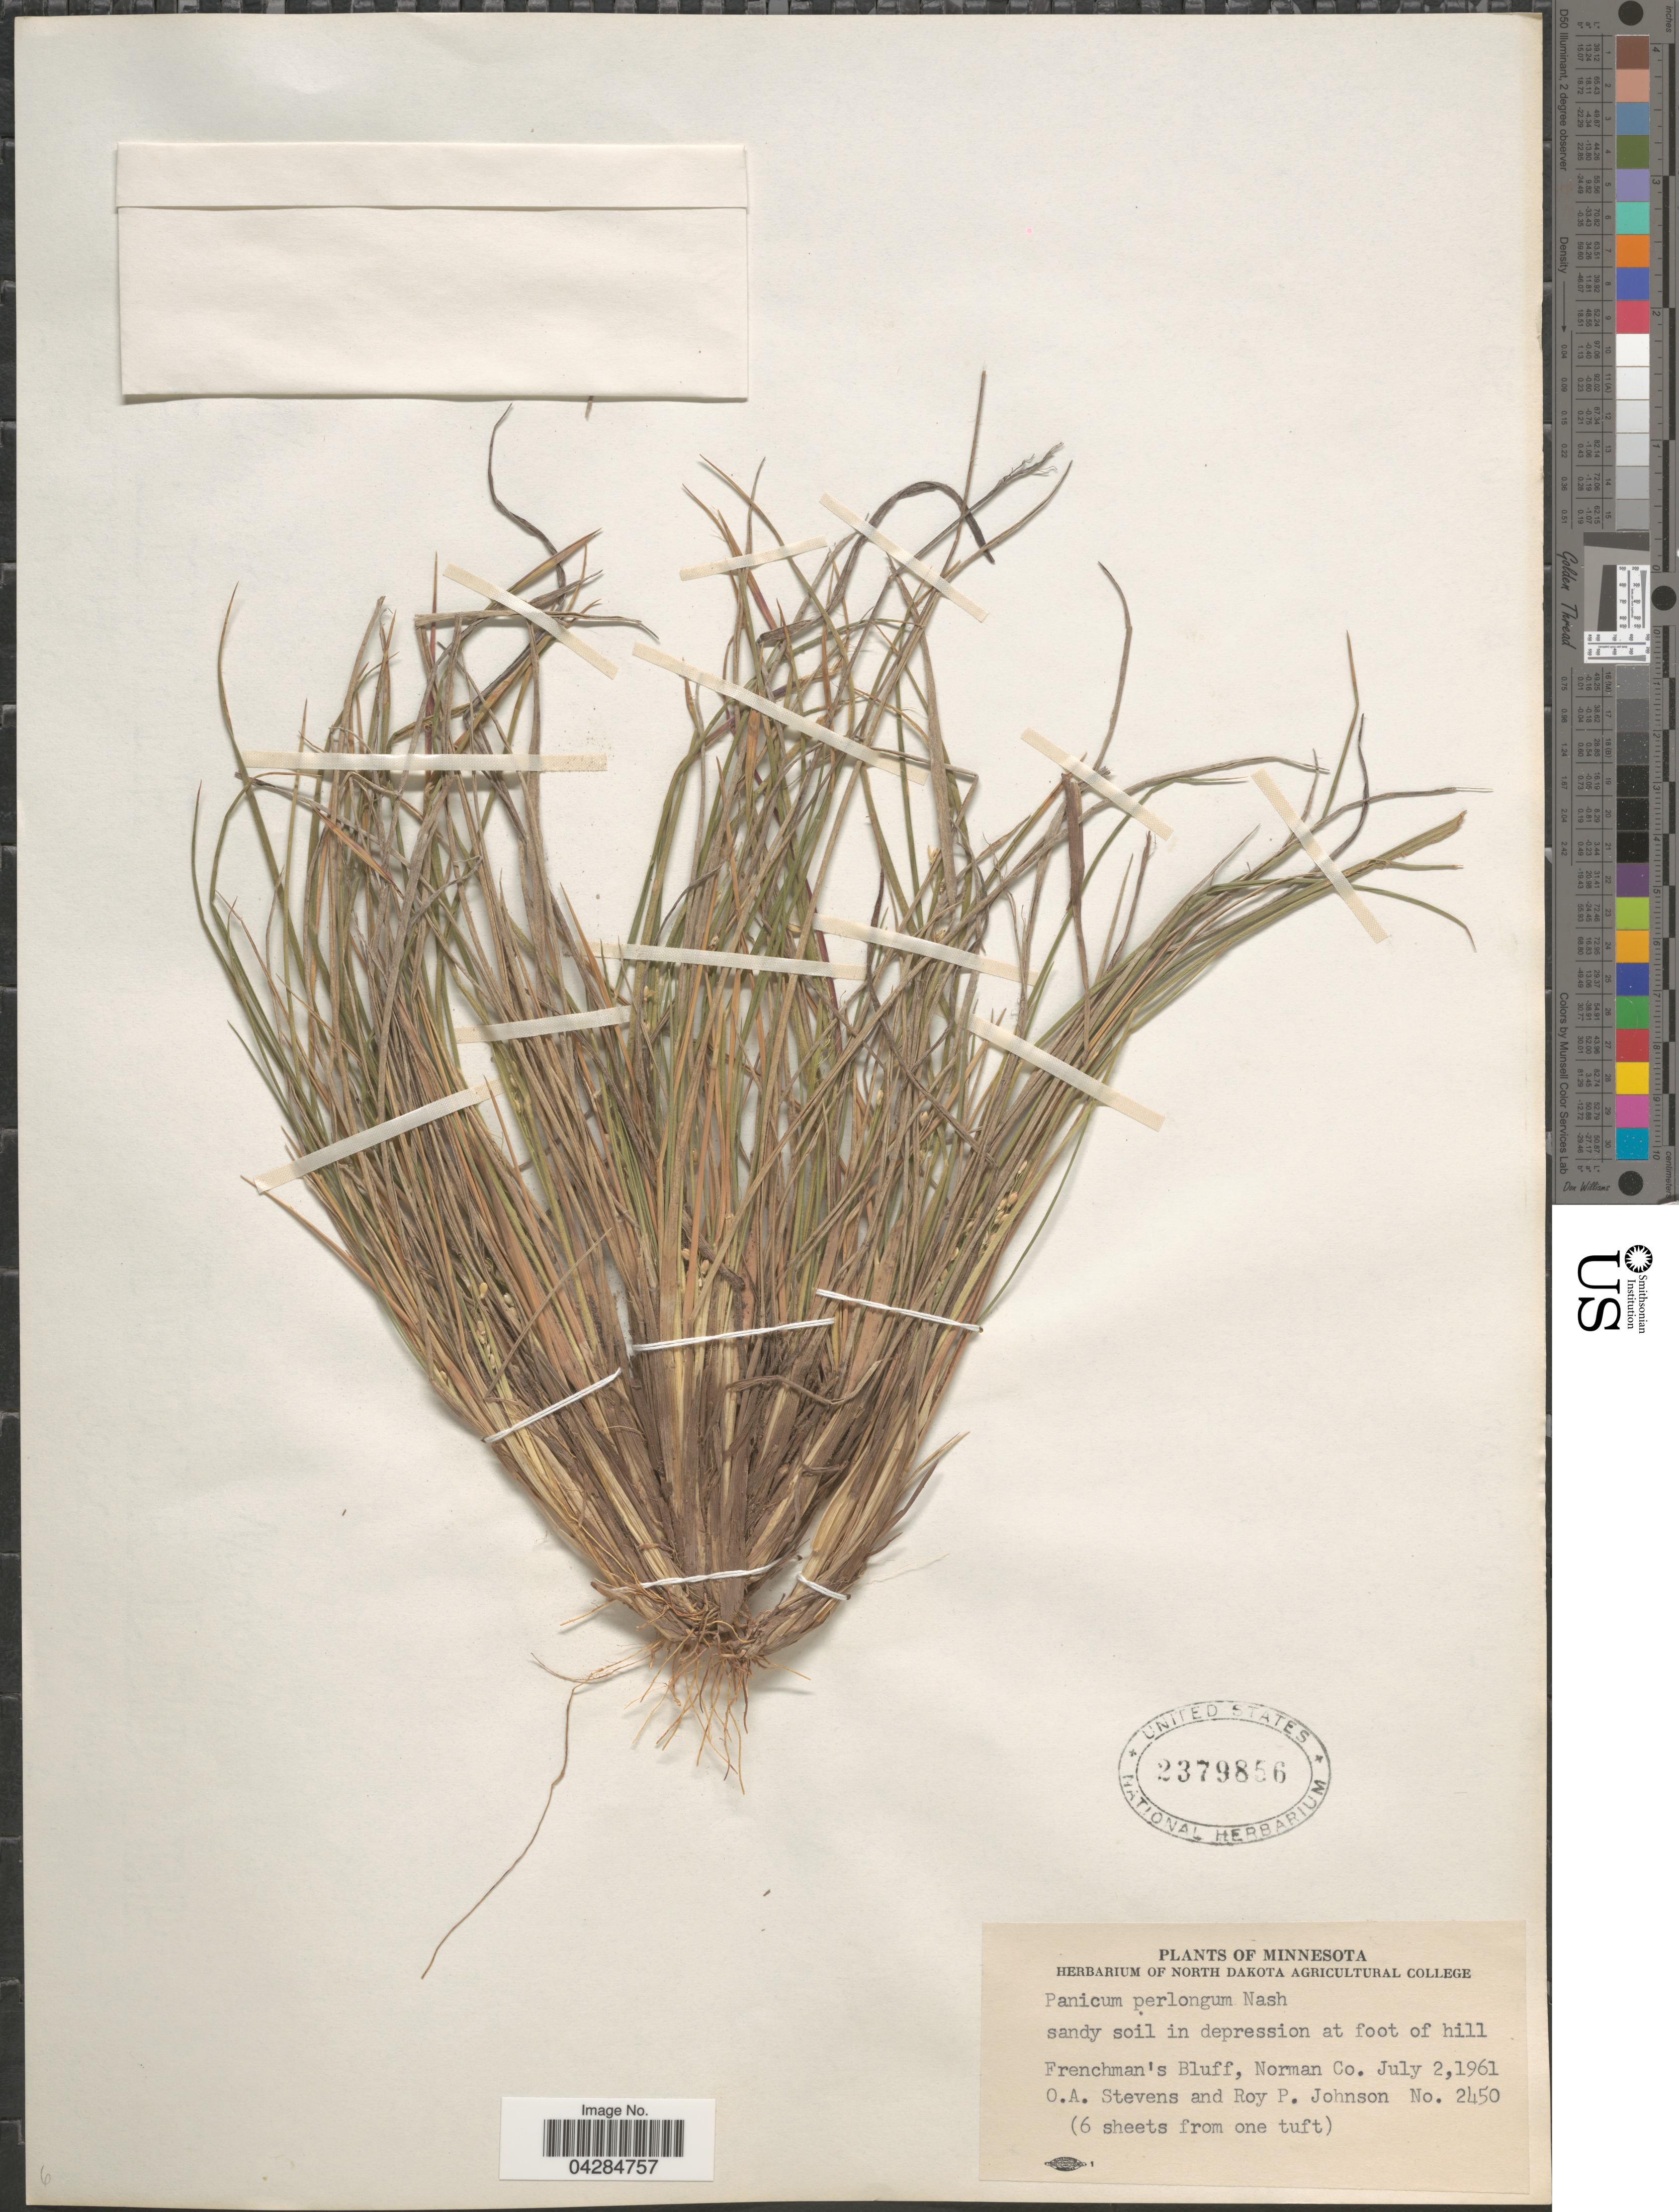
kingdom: Plantae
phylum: Tracheophyta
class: Liliopsida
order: Poales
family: Poaceae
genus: Dichanthelium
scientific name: Dichanthelium perlongum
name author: (Nash) Freckmann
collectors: O. A. Stevens & R. Johnson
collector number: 2450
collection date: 1961-07-02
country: United States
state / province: Minnesota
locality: Sandy soil in depression at foot of hill. Frenchman's Bluff, Norman Co.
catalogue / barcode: US 2379856